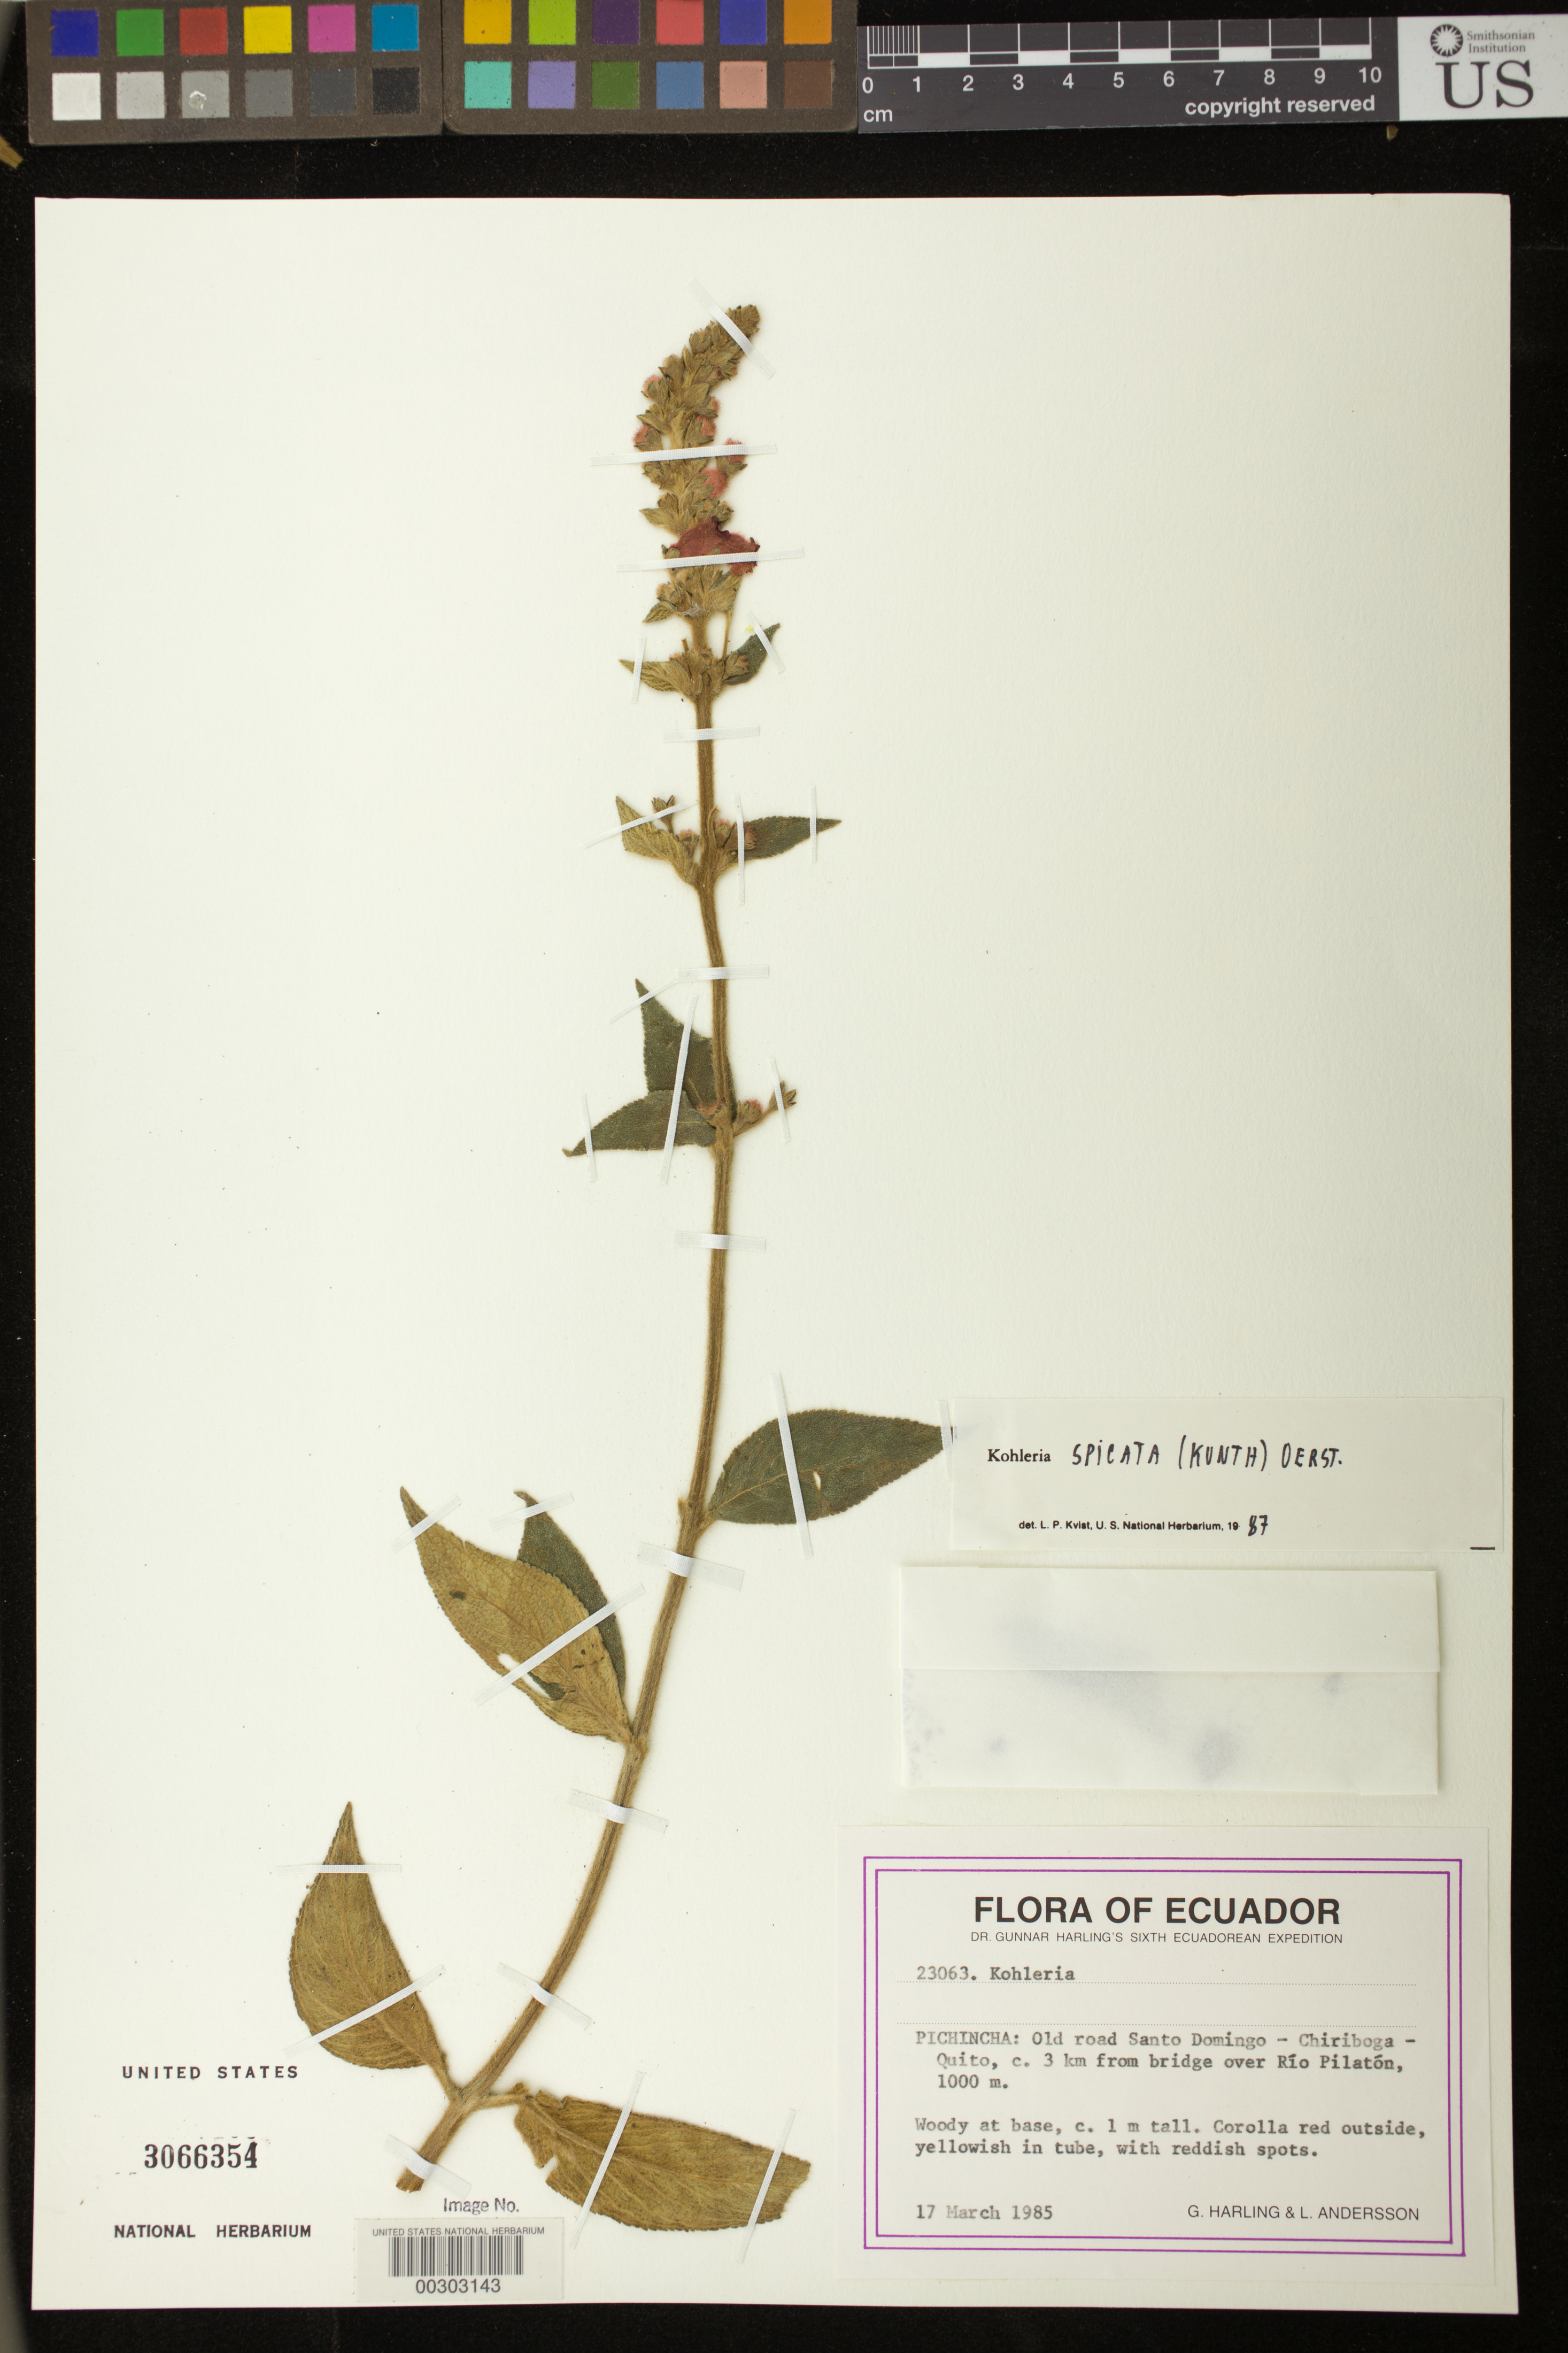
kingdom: Plantae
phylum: Tracheophyta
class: Magnoliopsida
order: Lamiales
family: Gesneriaceae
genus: Kohleria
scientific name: Kohleria spicata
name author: (Kunth) Oerst.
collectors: G. Harling & L. Andersson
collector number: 23063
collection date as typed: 17 Mar 1985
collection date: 1985-03-17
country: Ecuador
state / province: Pichincha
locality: Old road Santo Domingo - Chiriboga - Quito, C 3 km from bridge over Rio Pilaton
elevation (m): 1000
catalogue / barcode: US 3066354